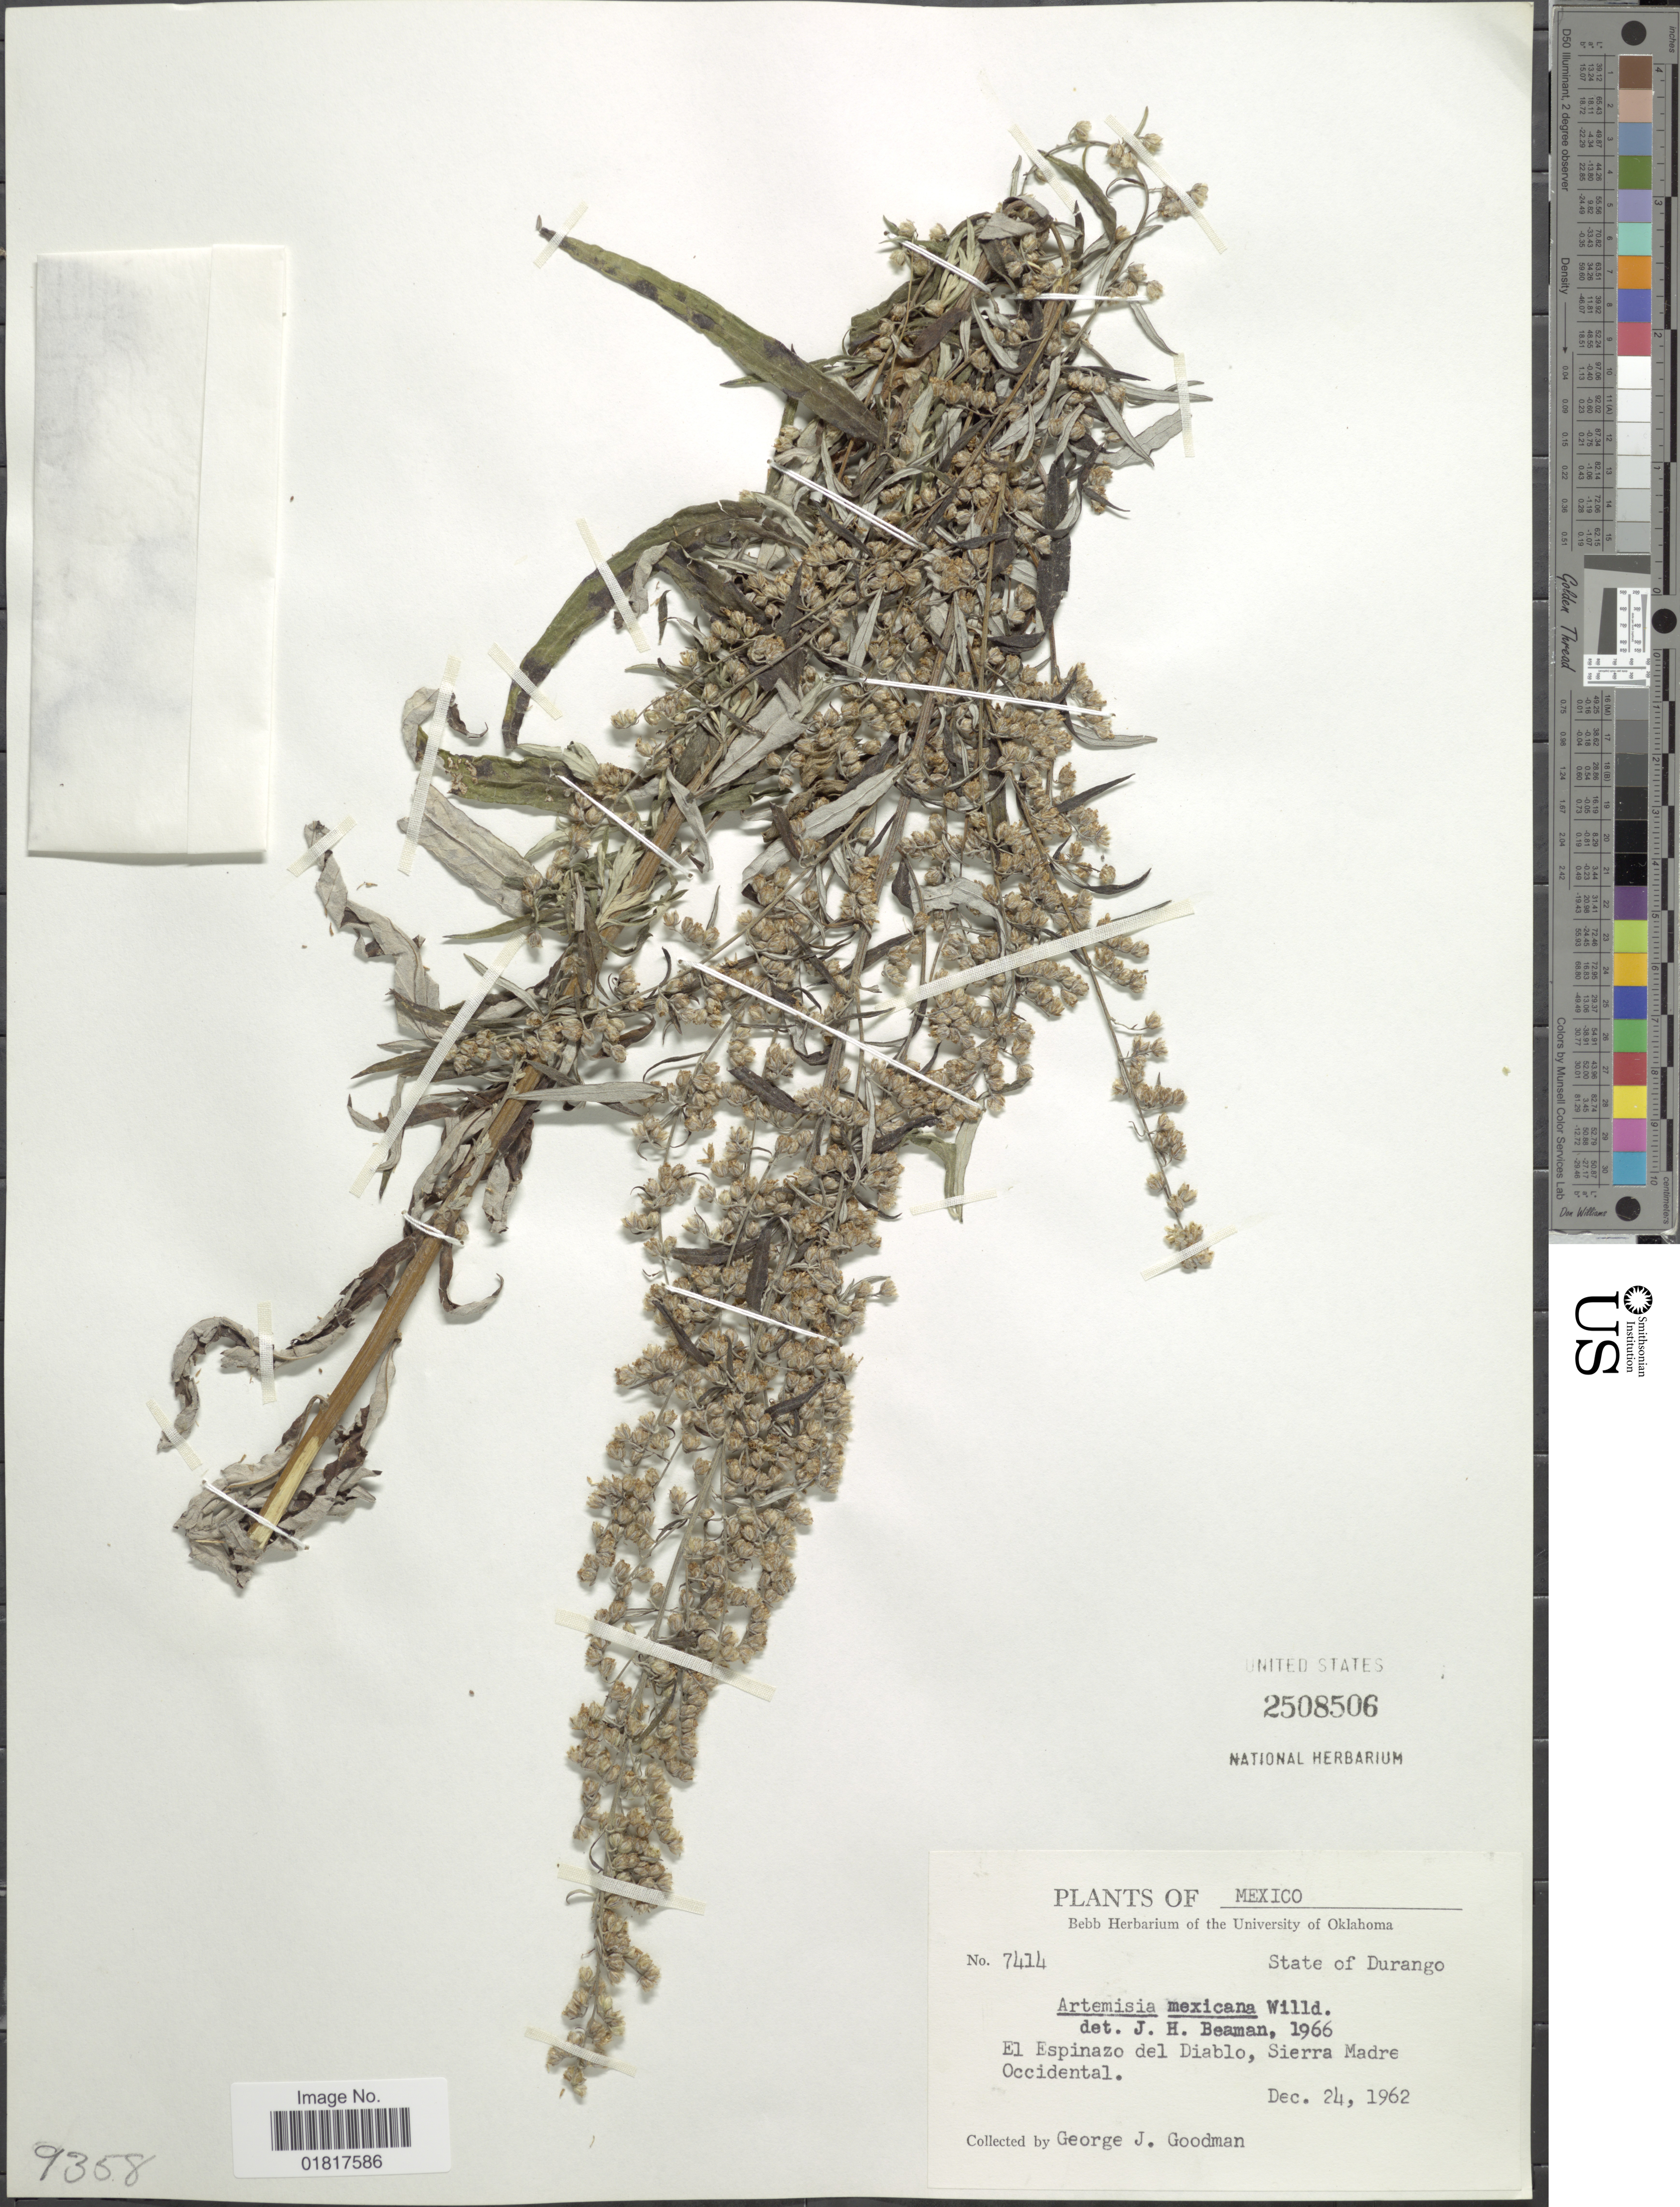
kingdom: Plantae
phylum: Tracheophyta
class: Magnoliopsida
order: Asterales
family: Asteraceae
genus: Artemisia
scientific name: Artemisia ludoviciana subsp. mexicana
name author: (Willd. ex Spreng.) D.D. Keck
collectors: G. J. Goodman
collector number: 7414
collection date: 1962-12-24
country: Mexico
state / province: Durango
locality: El Espinazo del Diablo, Sierra Madre Occidental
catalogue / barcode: US 2508506